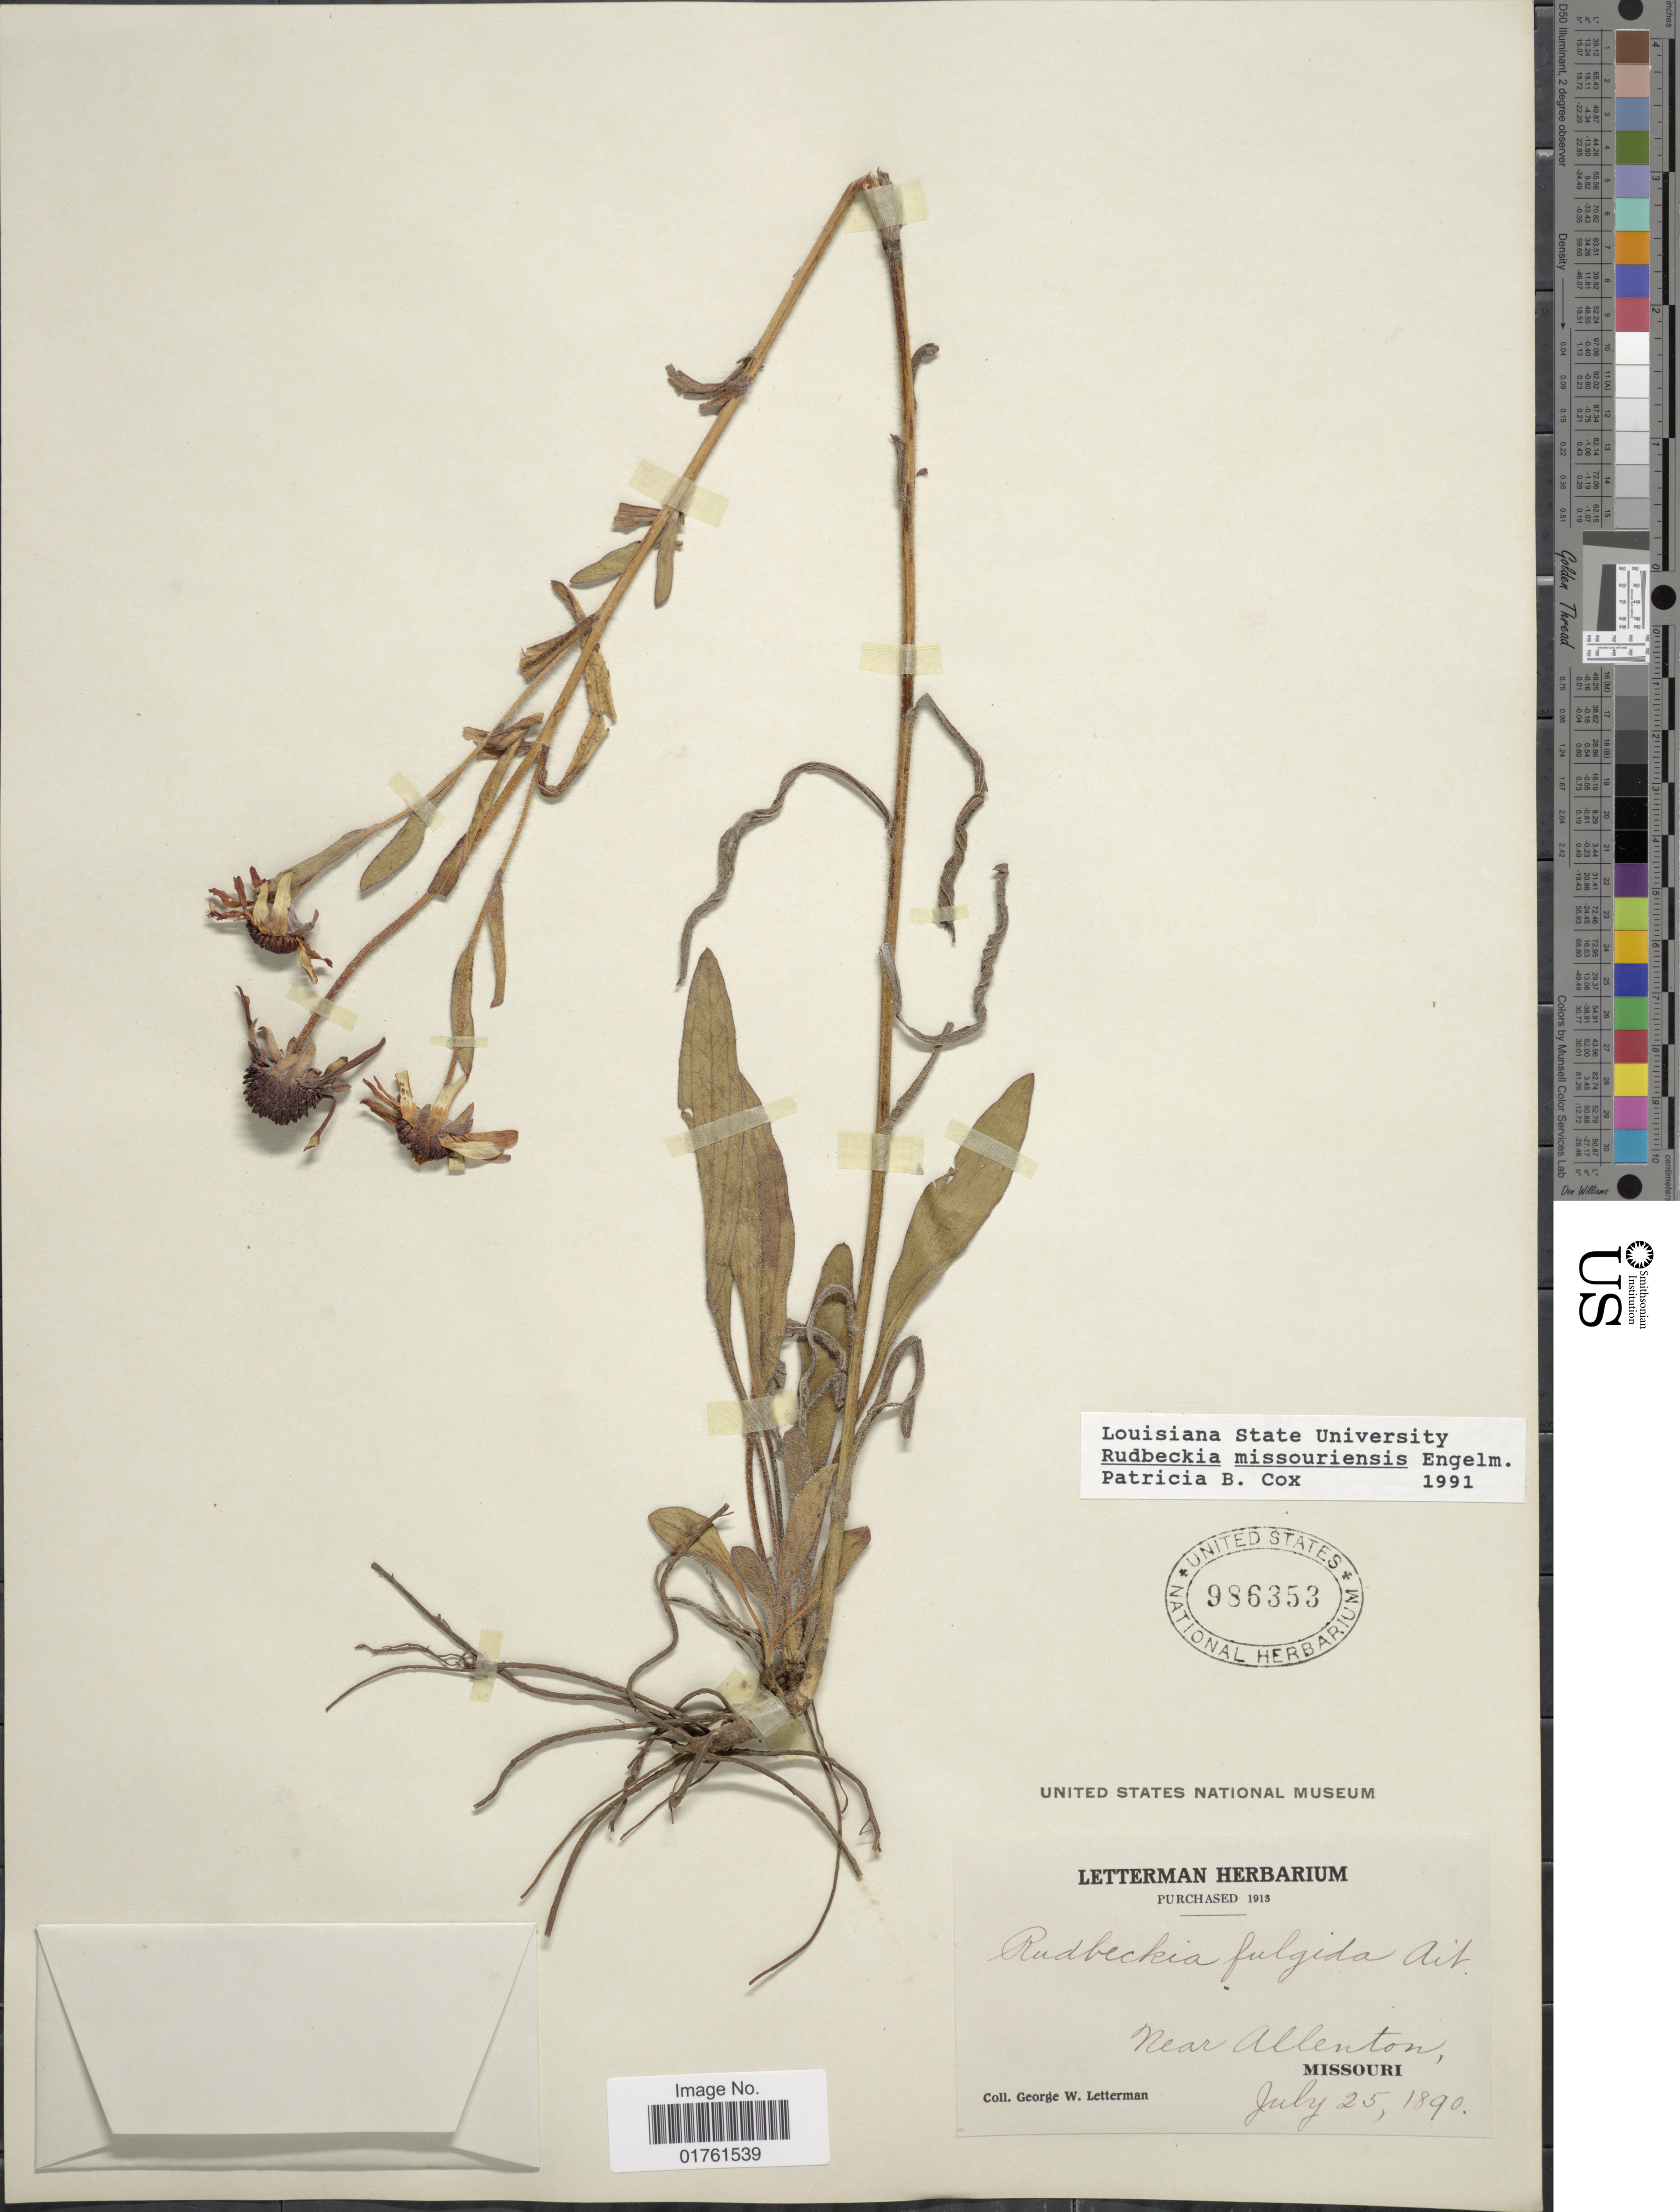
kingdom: Plantae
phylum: Tracheophyta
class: Magnoliopsida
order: Asterales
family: Asteraceae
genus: Rudbeckia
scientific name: Rudbeckia missouriensis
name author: Engelm. ex C.L. Boynton & Beadle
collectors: G. W. Letterman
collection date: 1890-07-25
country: United States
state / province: Missouri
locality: Near Allenton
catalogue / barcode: US 986353